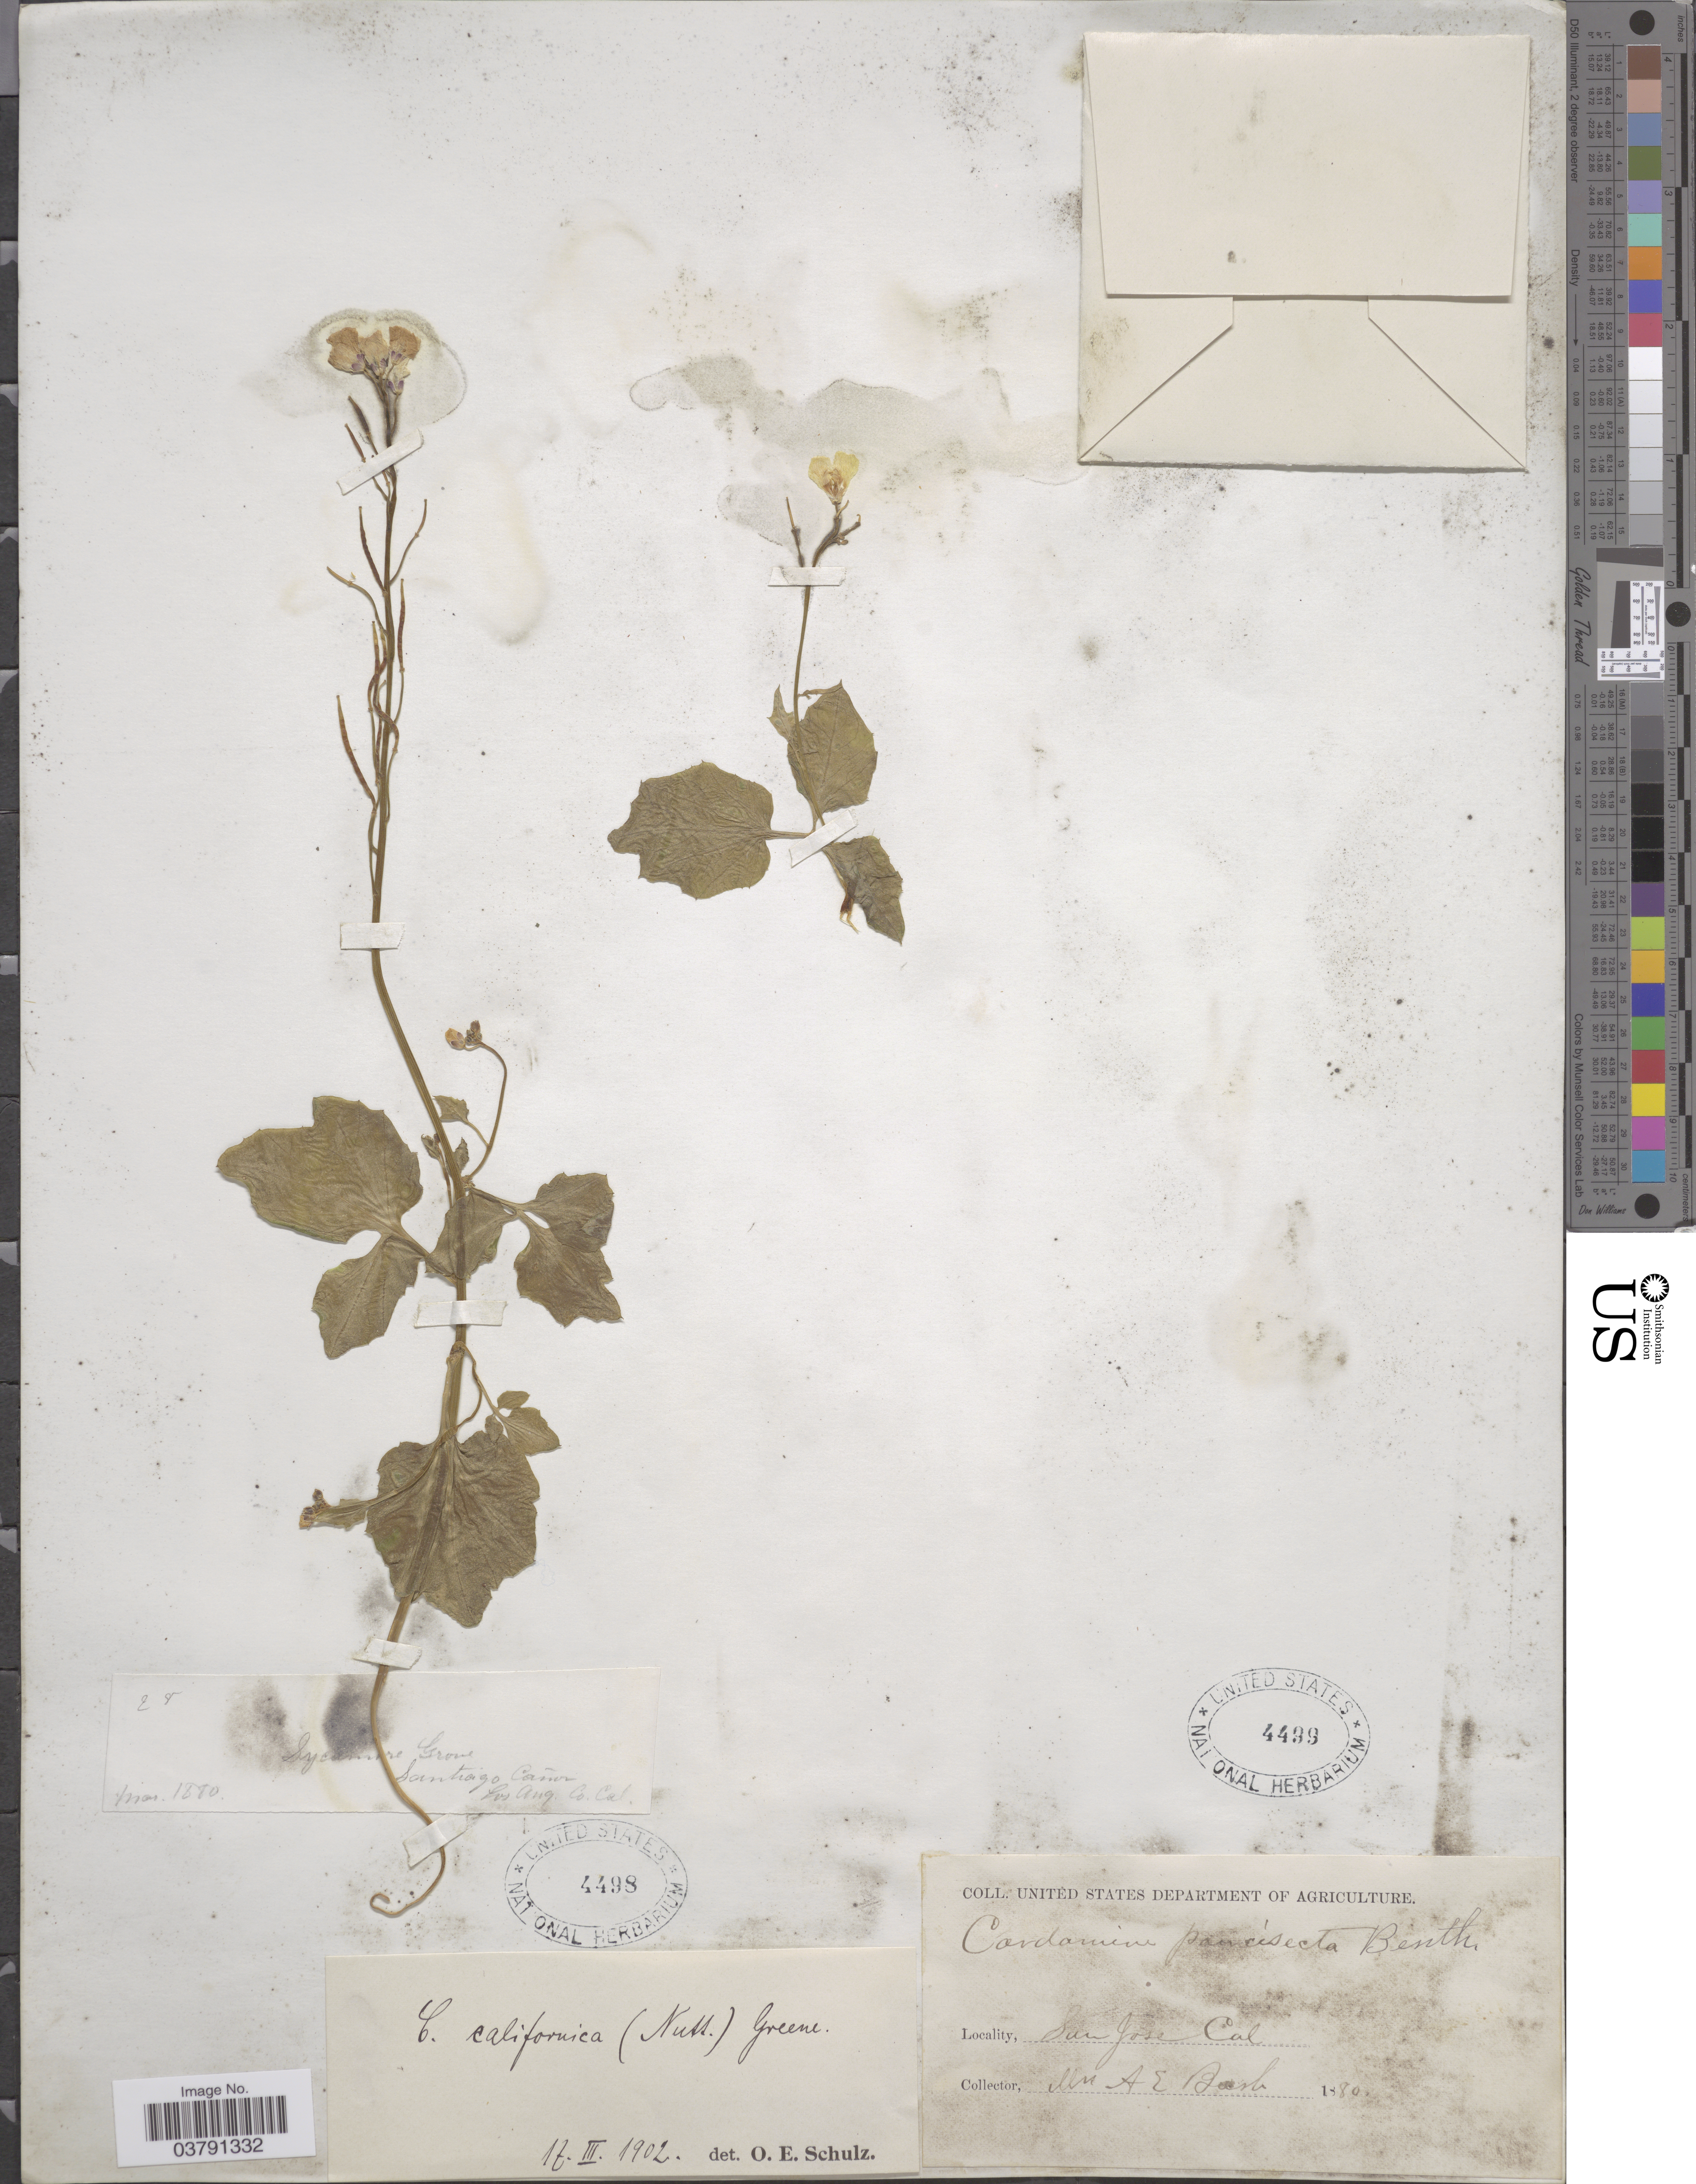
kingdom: Plantae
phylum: Tracheophyta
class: Magnoliopsida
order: Brassicales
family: Brassicaceae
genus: Dentaria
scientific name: Dentaria californica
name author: Nutt.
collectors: A. E. Bush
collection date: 1880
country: United States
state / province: California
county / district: Santa Clara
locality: San Jose.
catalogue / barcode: US 4499